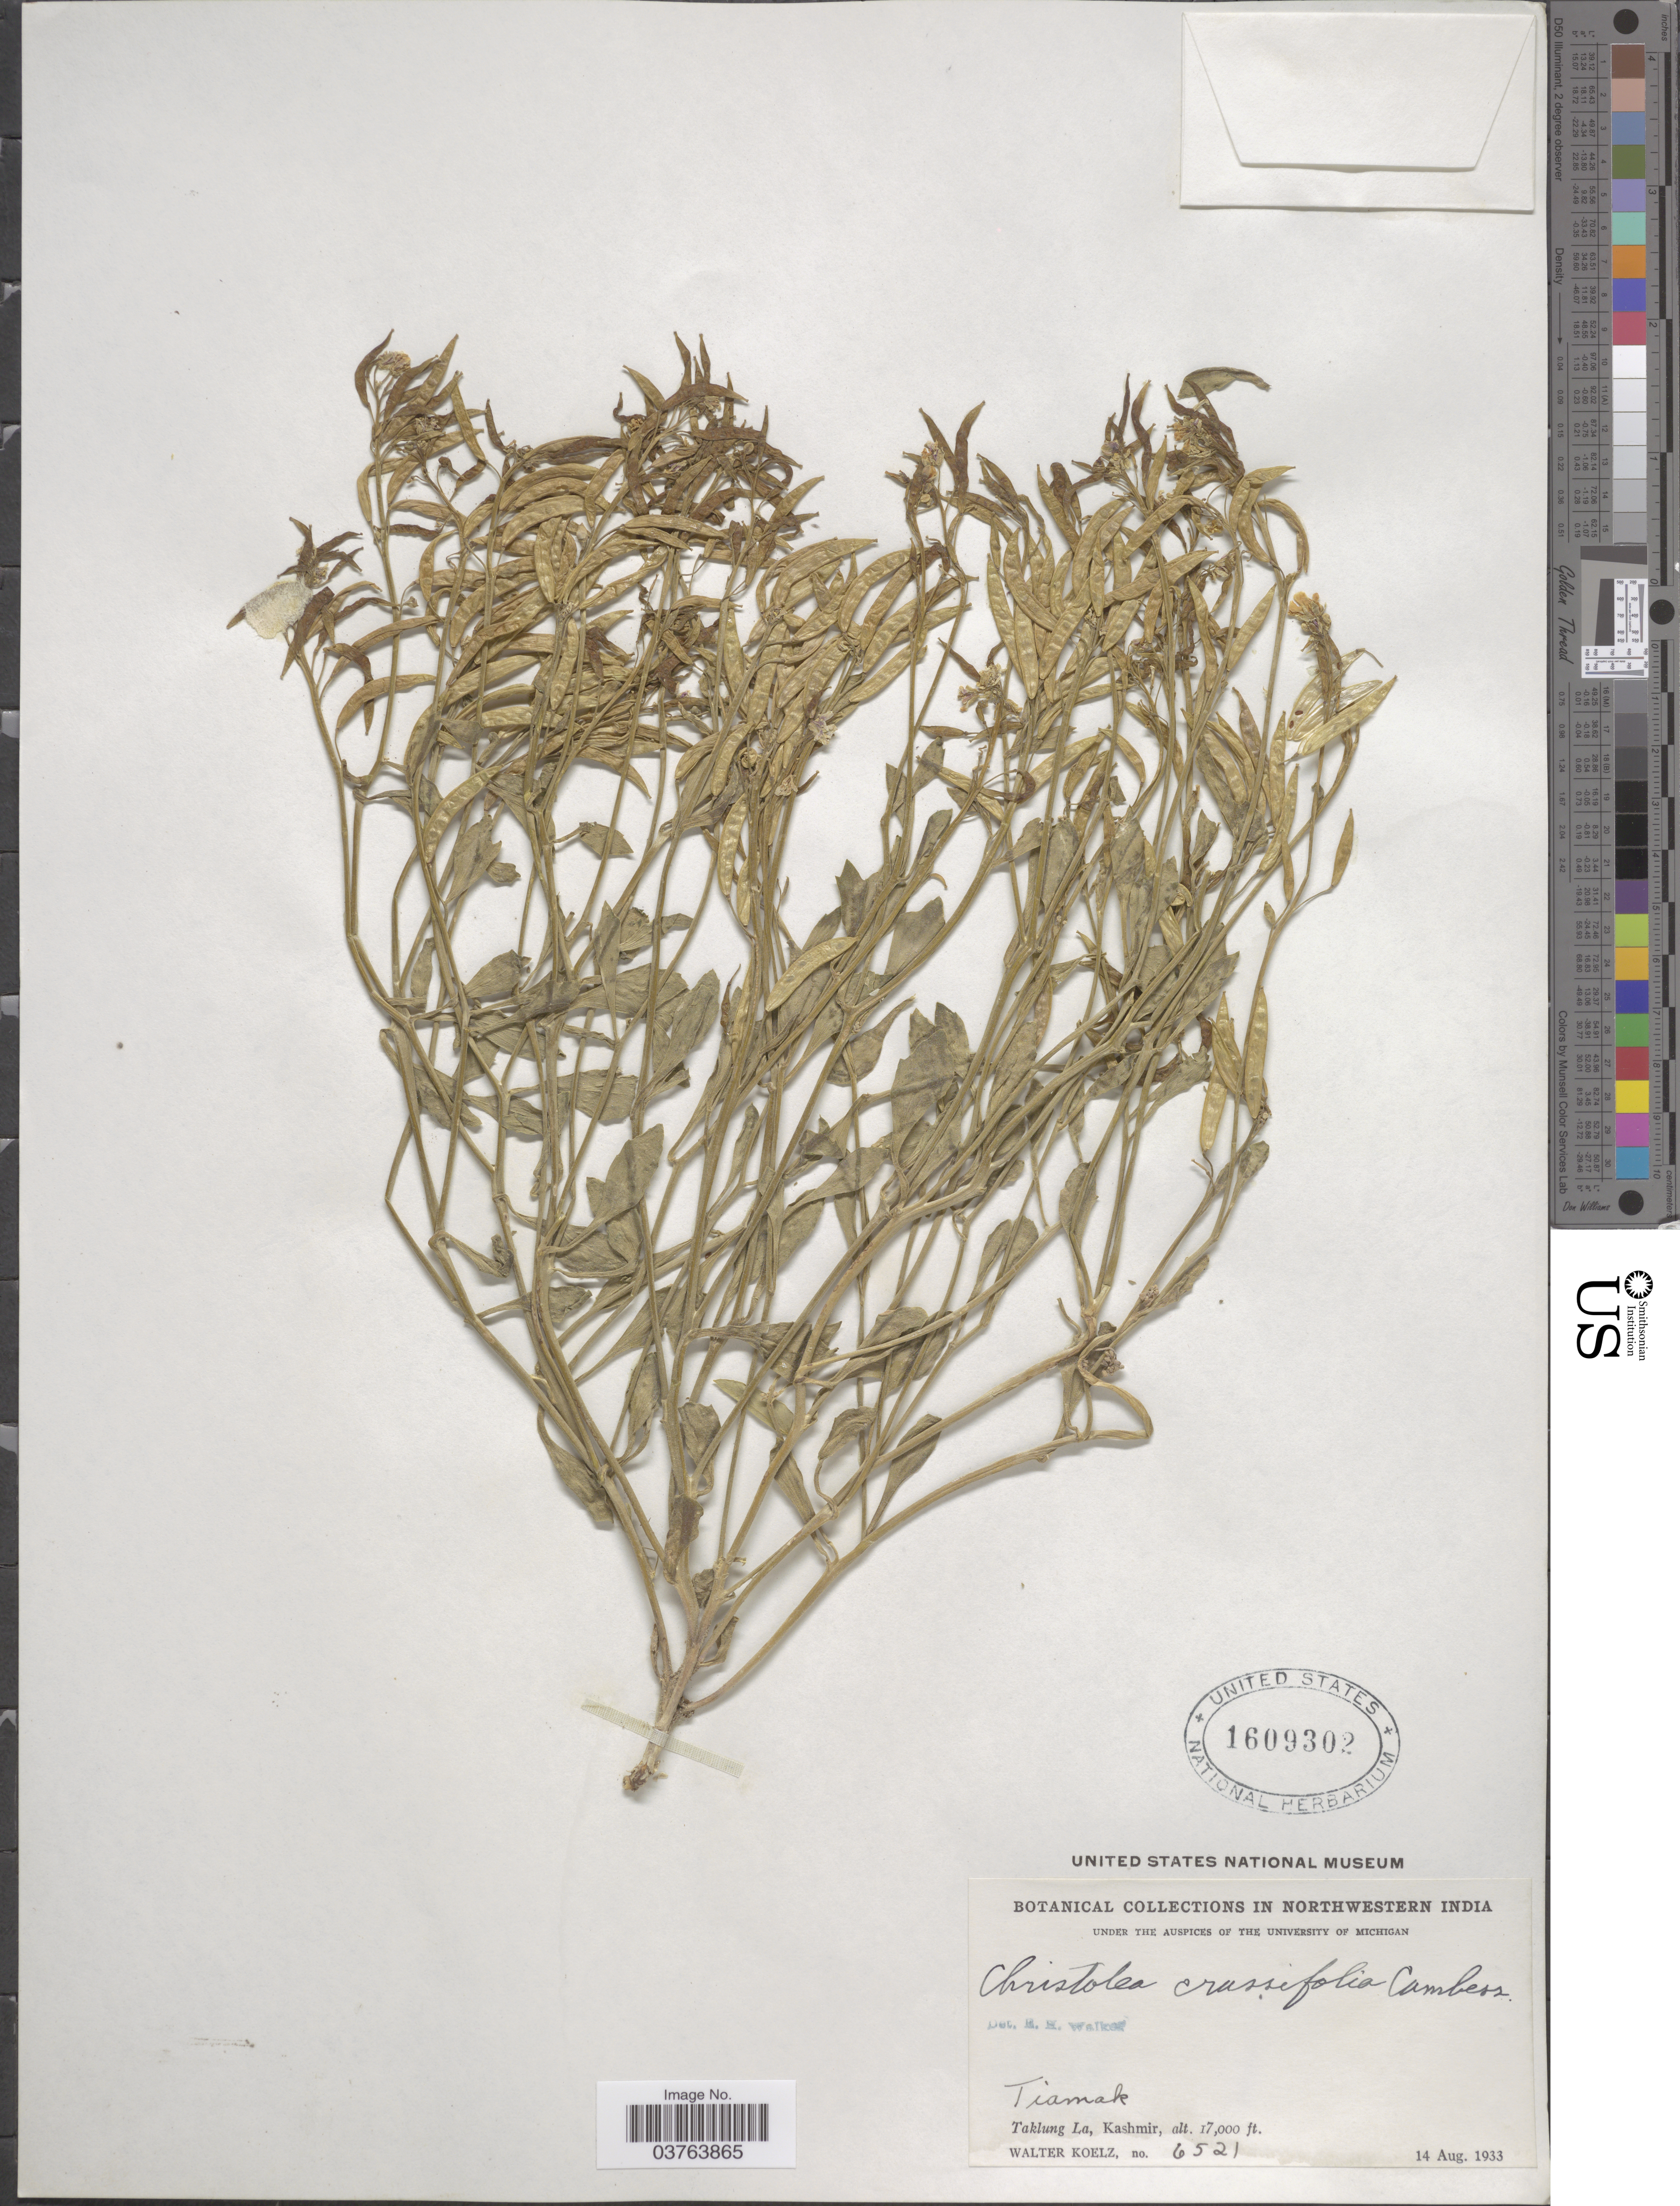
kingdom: Plantae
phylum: Tracheophyta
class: Magnoliopsida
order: Brassicales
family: Brassicaceae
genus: Christolea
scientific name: Christolea crassifolia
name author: Cambess.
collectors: W. N. Koelz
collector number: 6521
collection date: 1933-08-14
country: India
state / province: Jammu and Kashmir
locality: Northwestern India. Tiamak. Taklung La, Kashmir.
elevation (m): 5182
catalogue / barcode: US 1609302